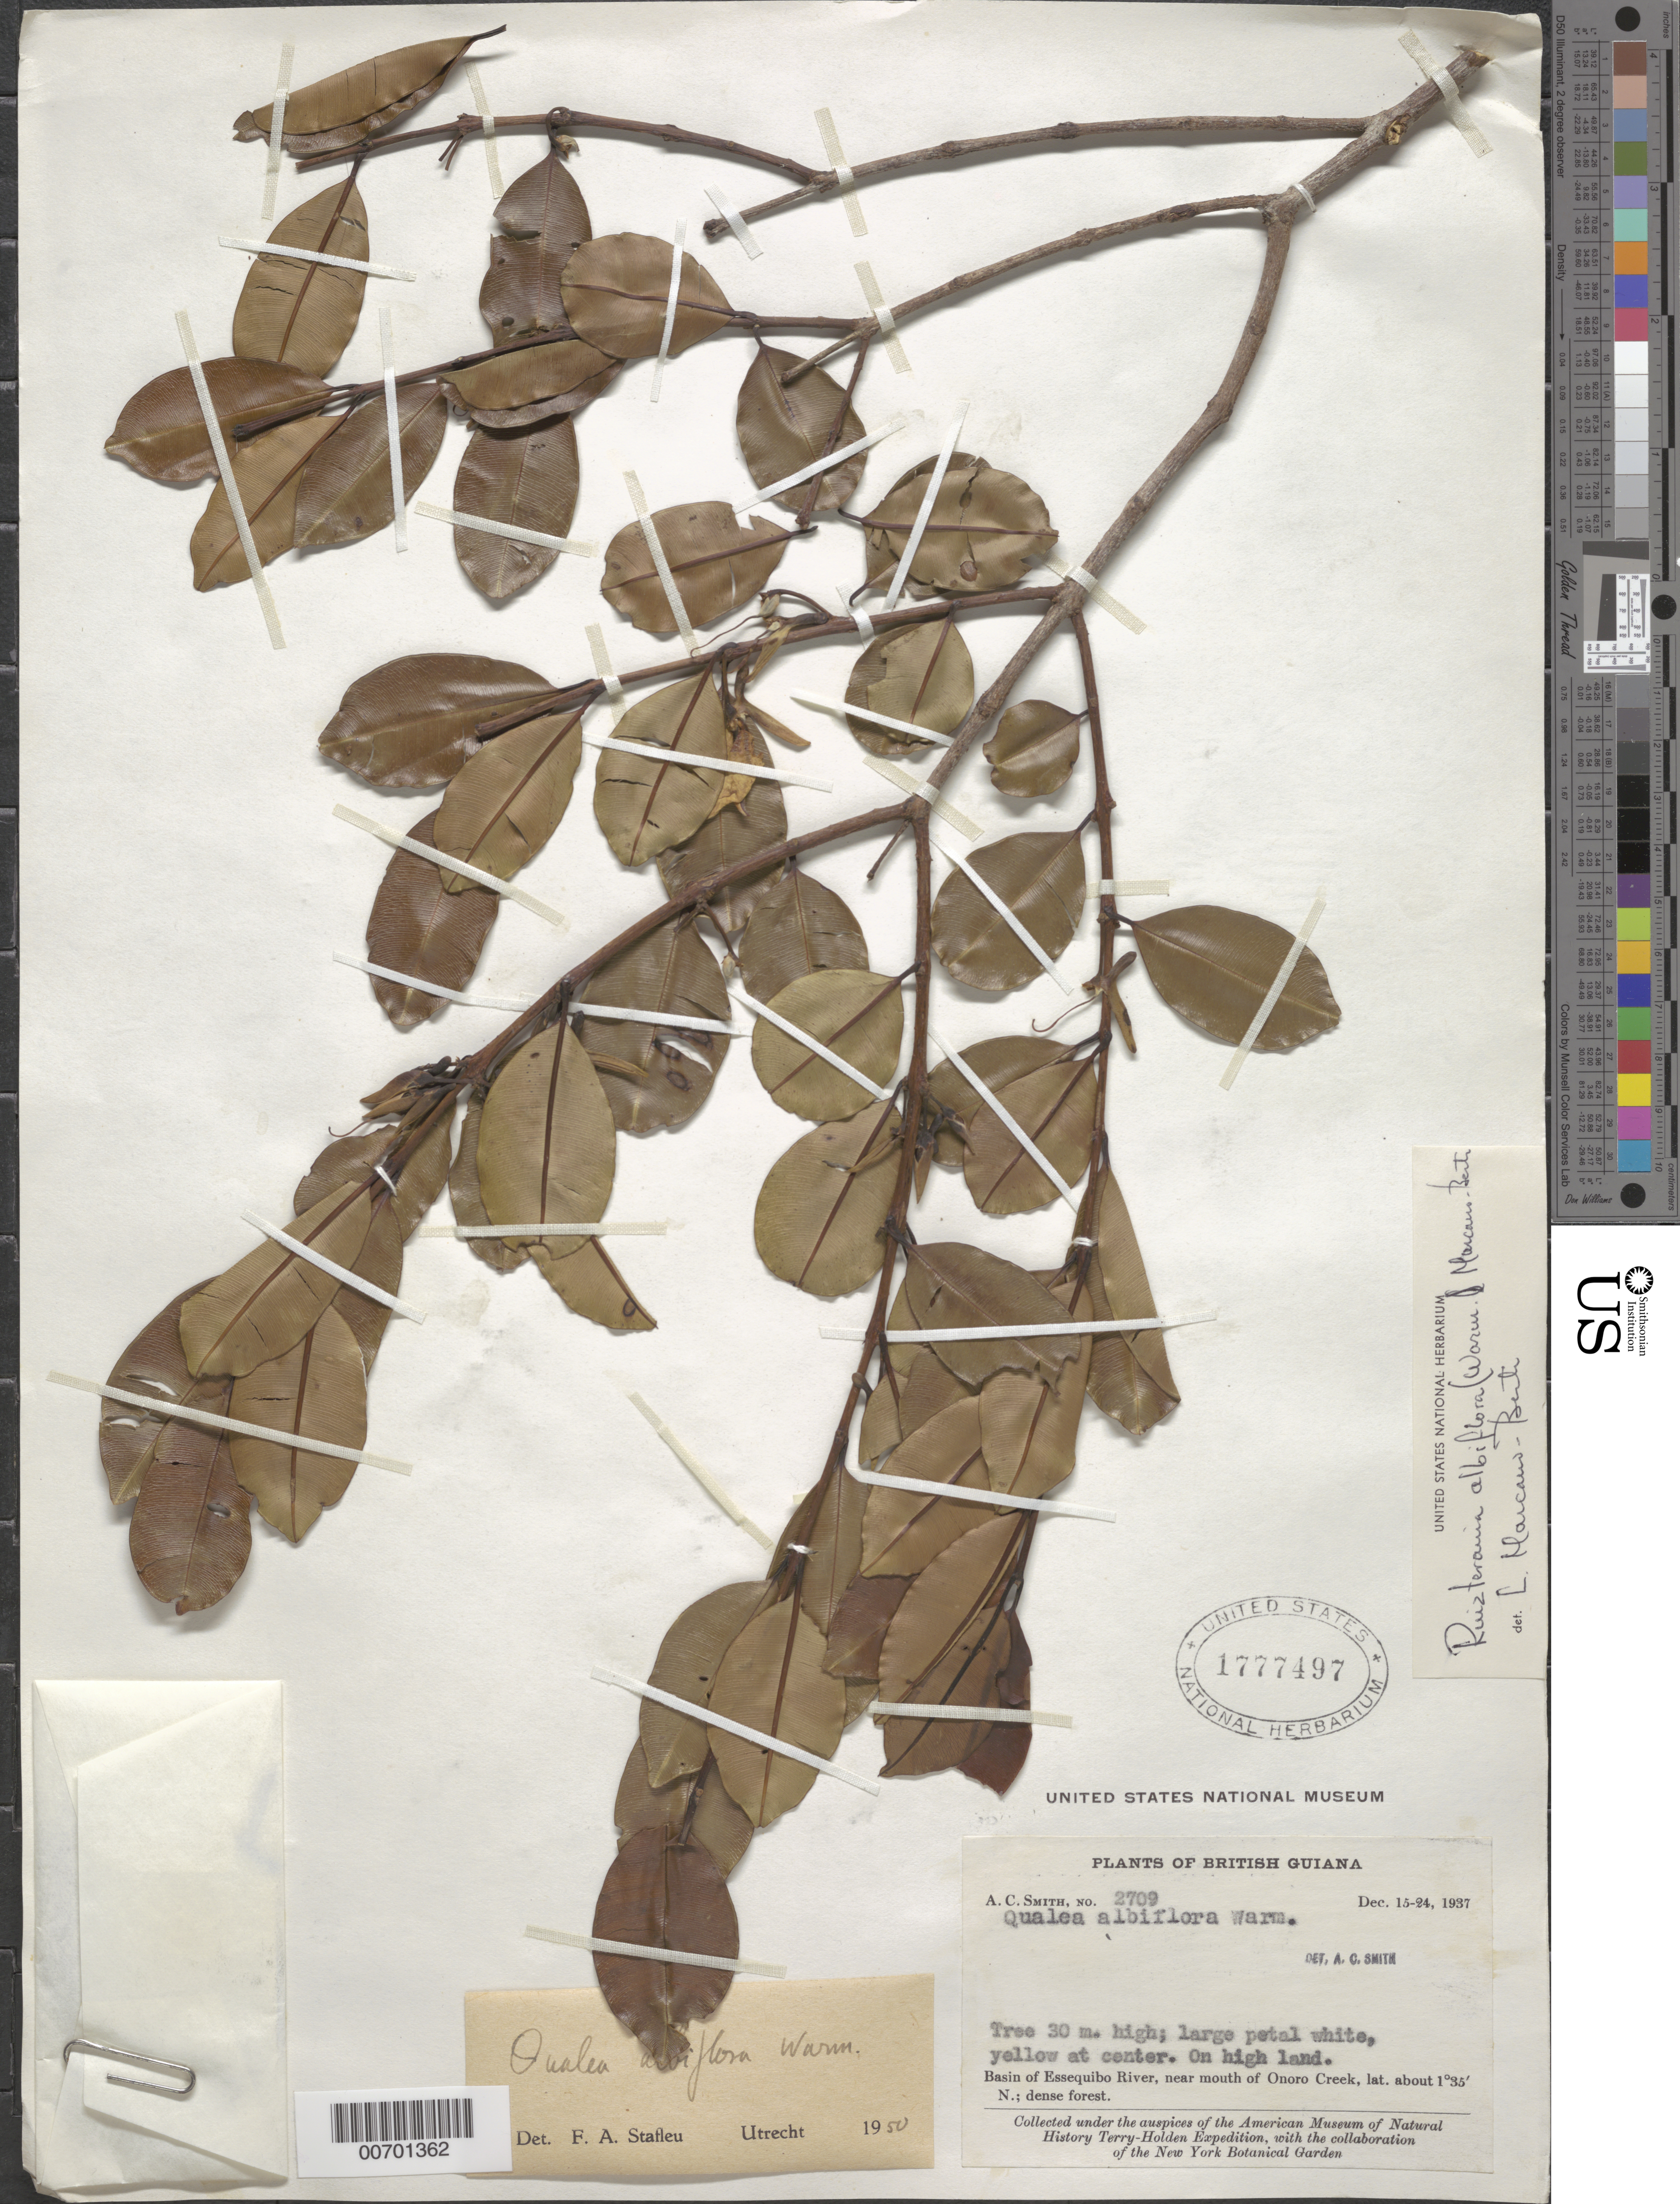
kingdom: Plantae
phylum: Tracheophyta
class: Magnoliopsida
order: Myrtales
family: Vochysiaceae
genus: Ruizterania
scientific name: Ruizterania albiflora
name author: (Warm.) Marc.-Berti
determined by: Stafleu, F. A.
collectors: A. C. Smith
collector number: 2709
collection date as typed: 15-Dec-37 to 24-Dec-37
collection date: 1937-12-15/1937-12-24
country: Guyana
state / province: U. Takutu-U. Essequibo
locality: Onoro Creek (near mouth), Essequibo River basin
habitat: Dense forest on high land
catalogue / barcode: US 1777497